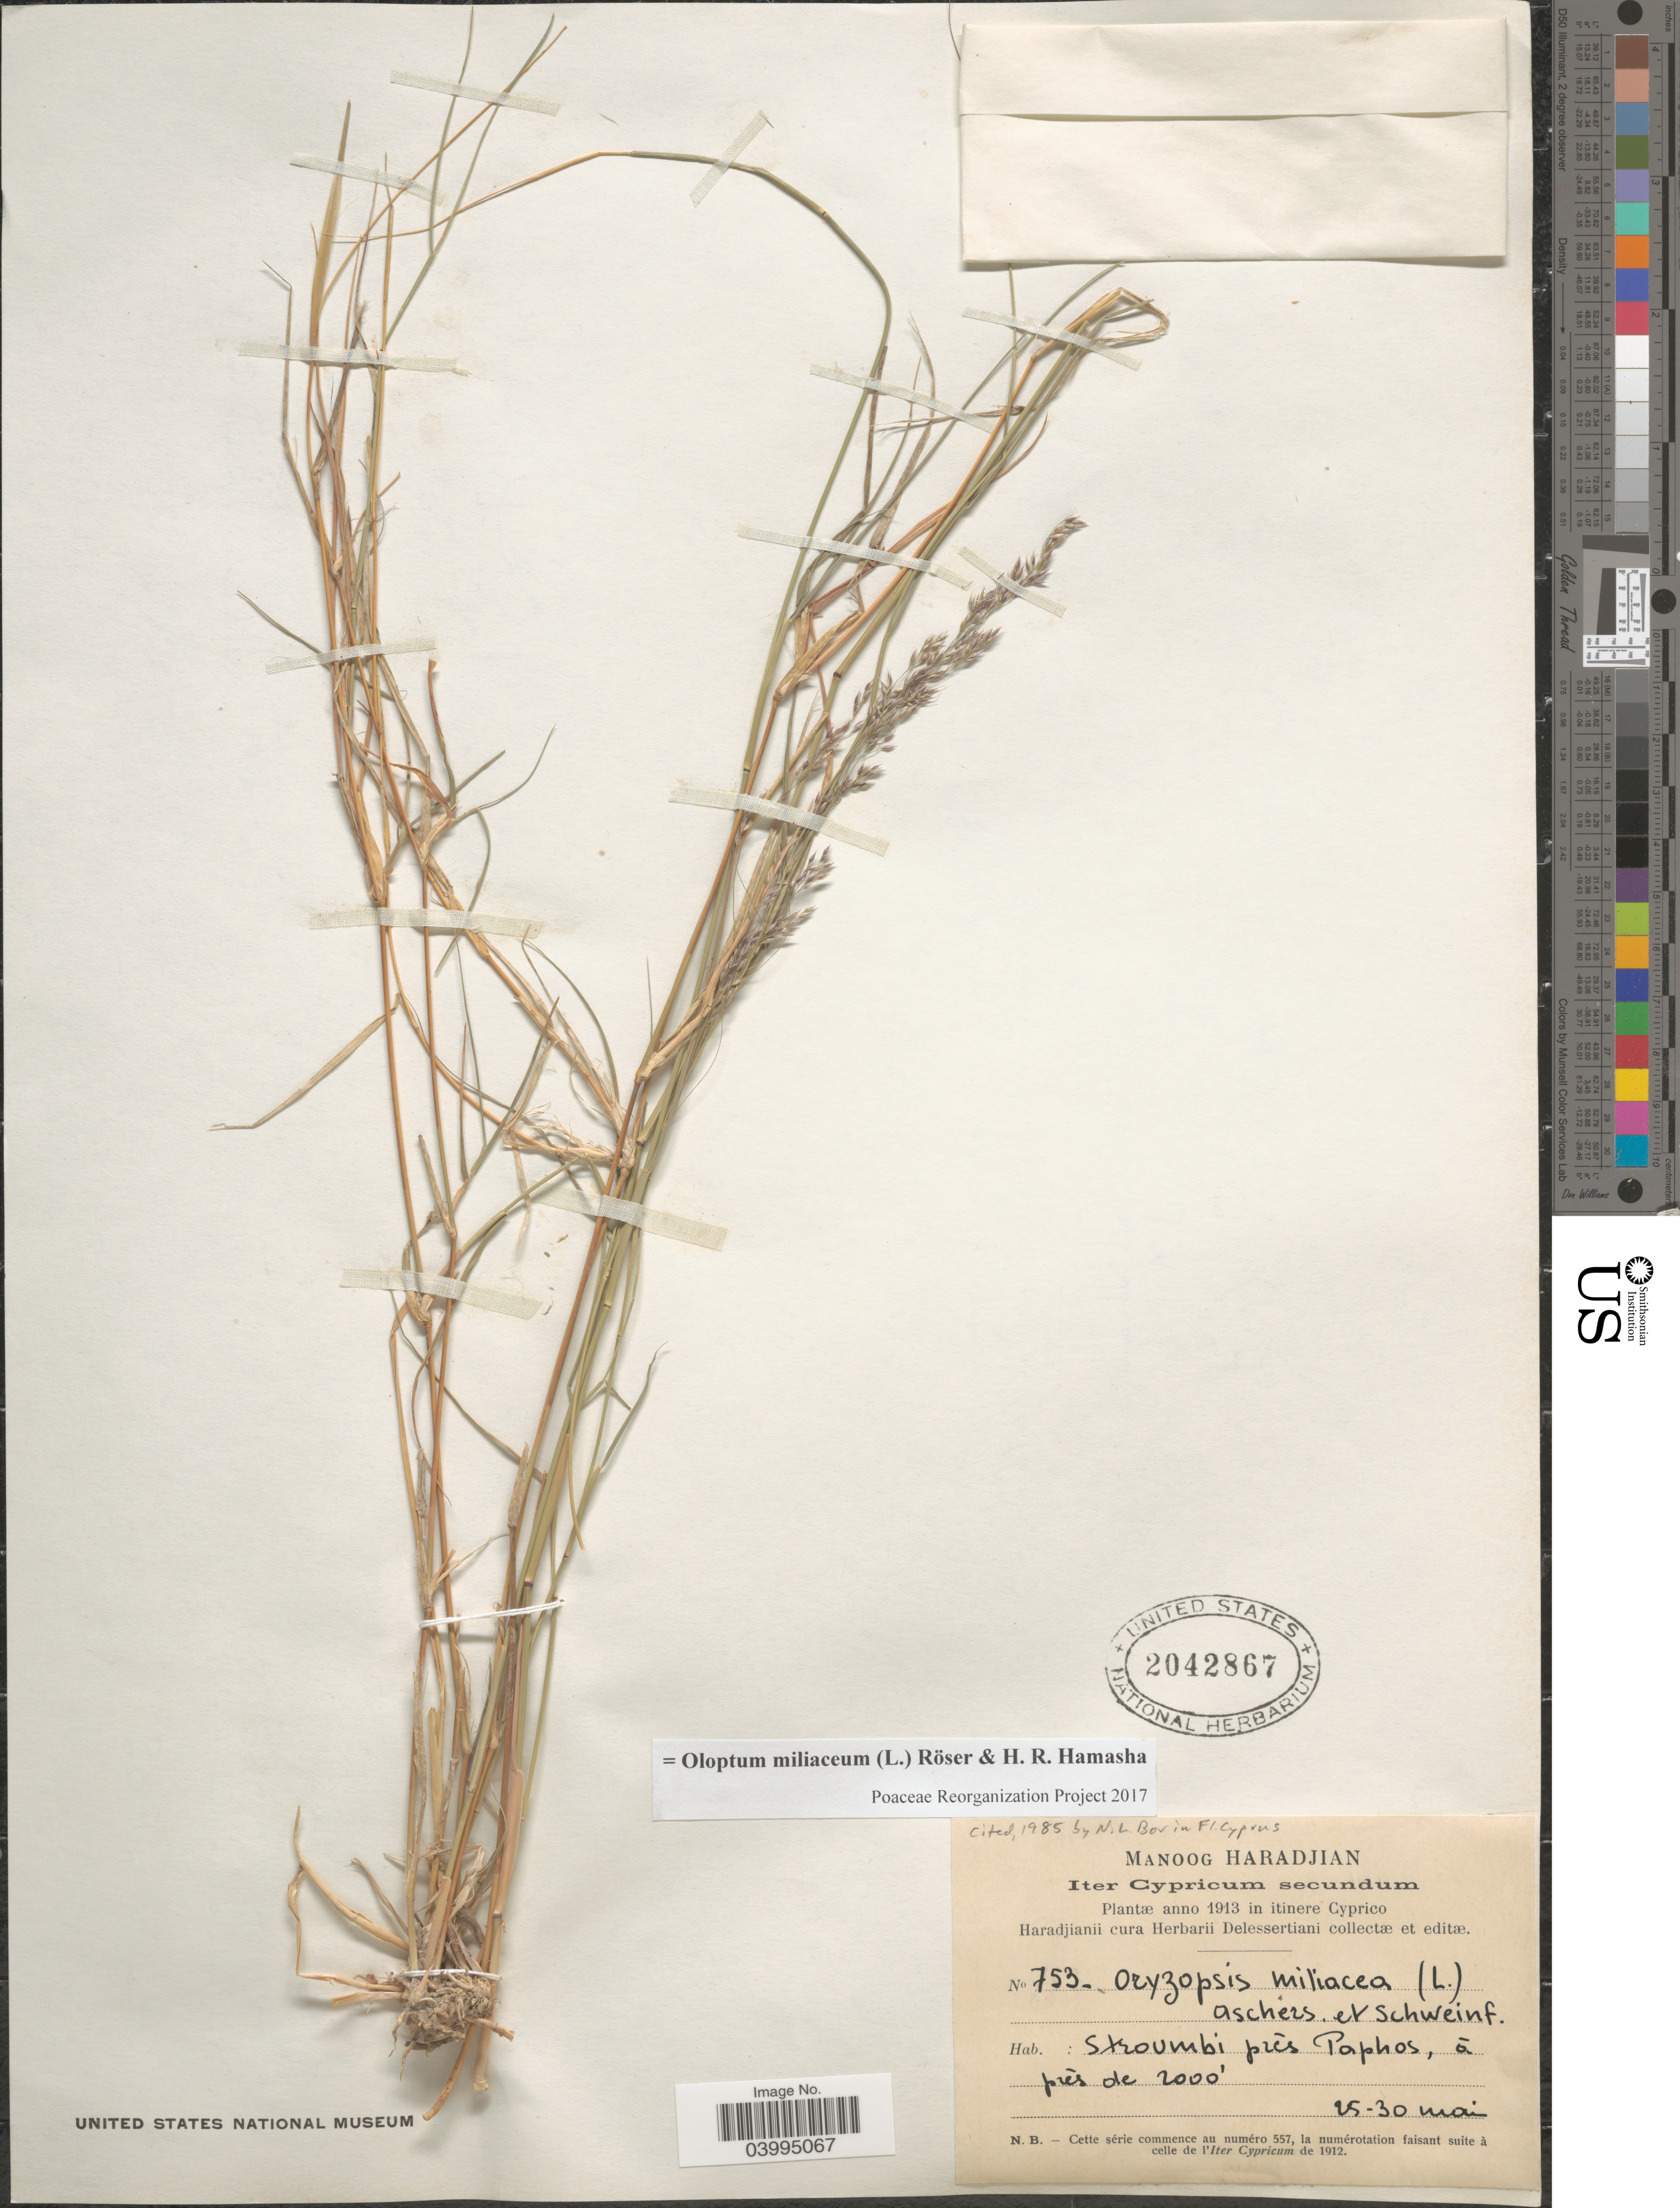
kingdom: Plantae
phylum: Tracheophyta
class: Liliopsida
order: Poales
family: Poaceae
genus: Oloptum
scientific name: Oloptum miliaceum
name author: Röser & H. R. Hamasha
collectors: M. Haradjian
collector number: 753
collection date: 1913-05-25/1913-05-30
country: Cyprus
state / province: Páfos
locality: Iter Cypricum. Stroumbi prés Paphos.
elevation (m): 610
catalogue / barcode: US 2042867